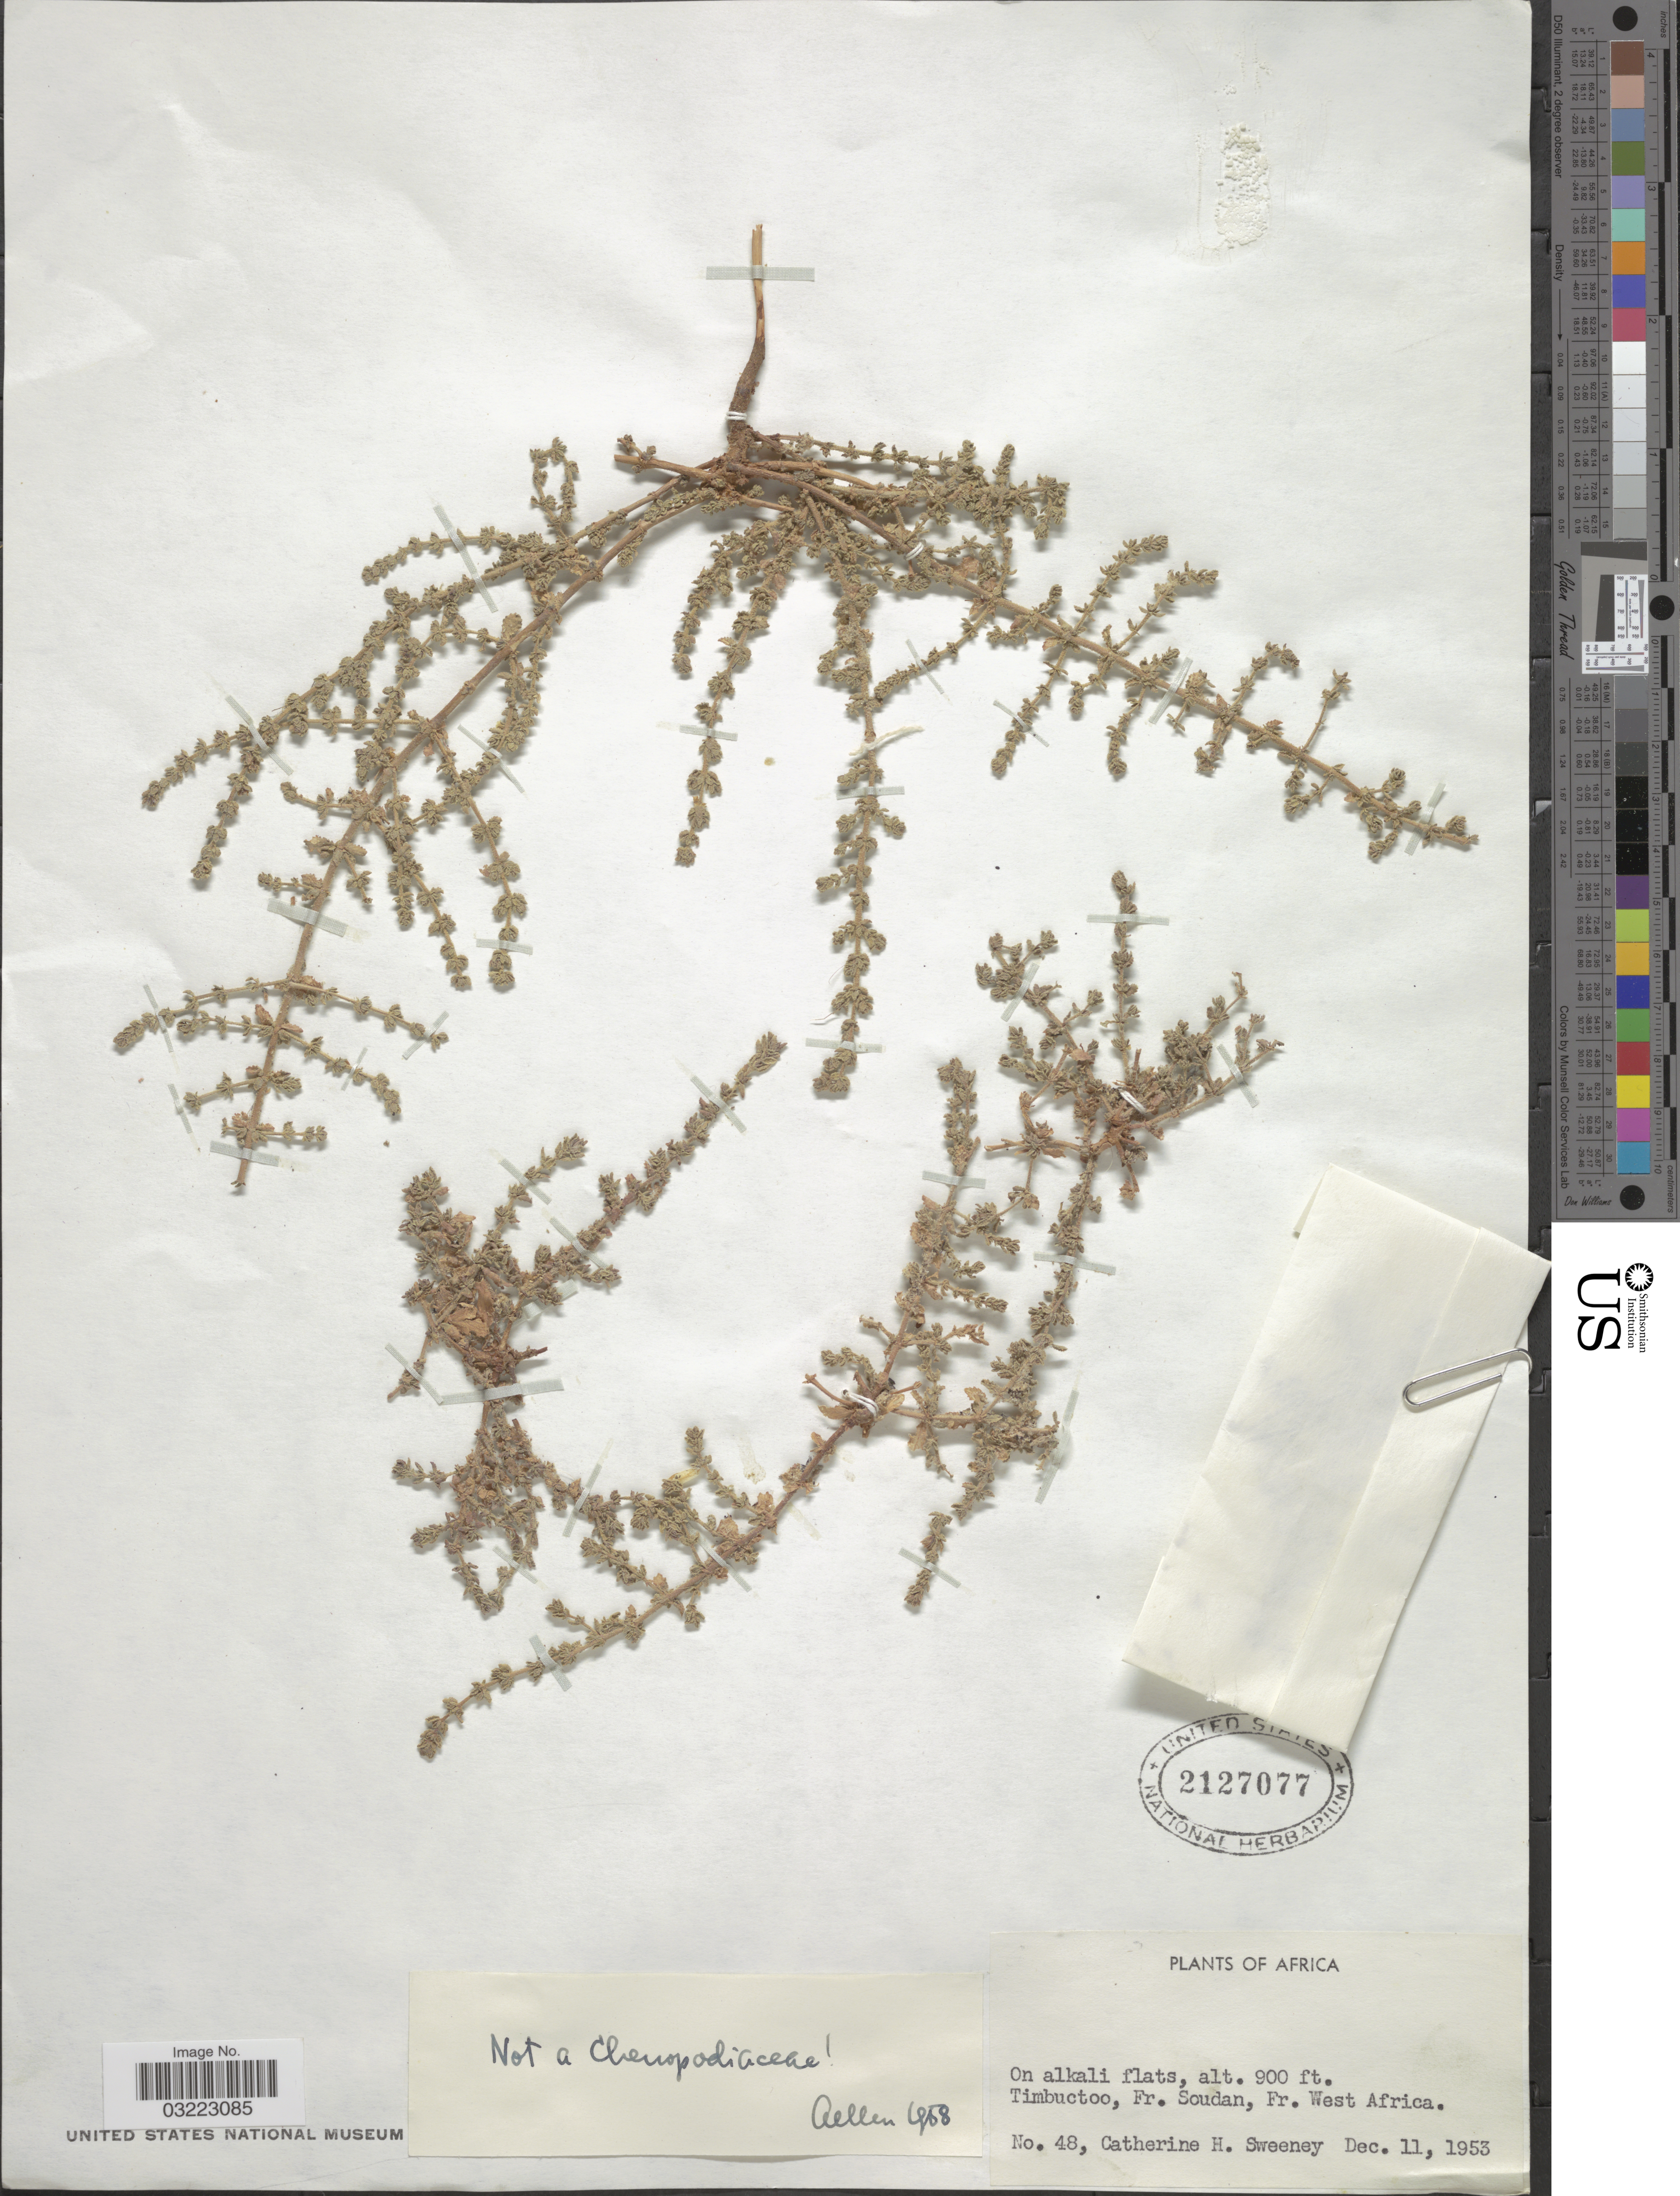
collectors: C. Sweeney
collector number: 48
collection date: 1953-12-11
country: Sudan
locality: Timbuctoo, Fr. Soudan, Fr. West Africa.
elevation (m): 274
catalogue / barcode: US 2127077